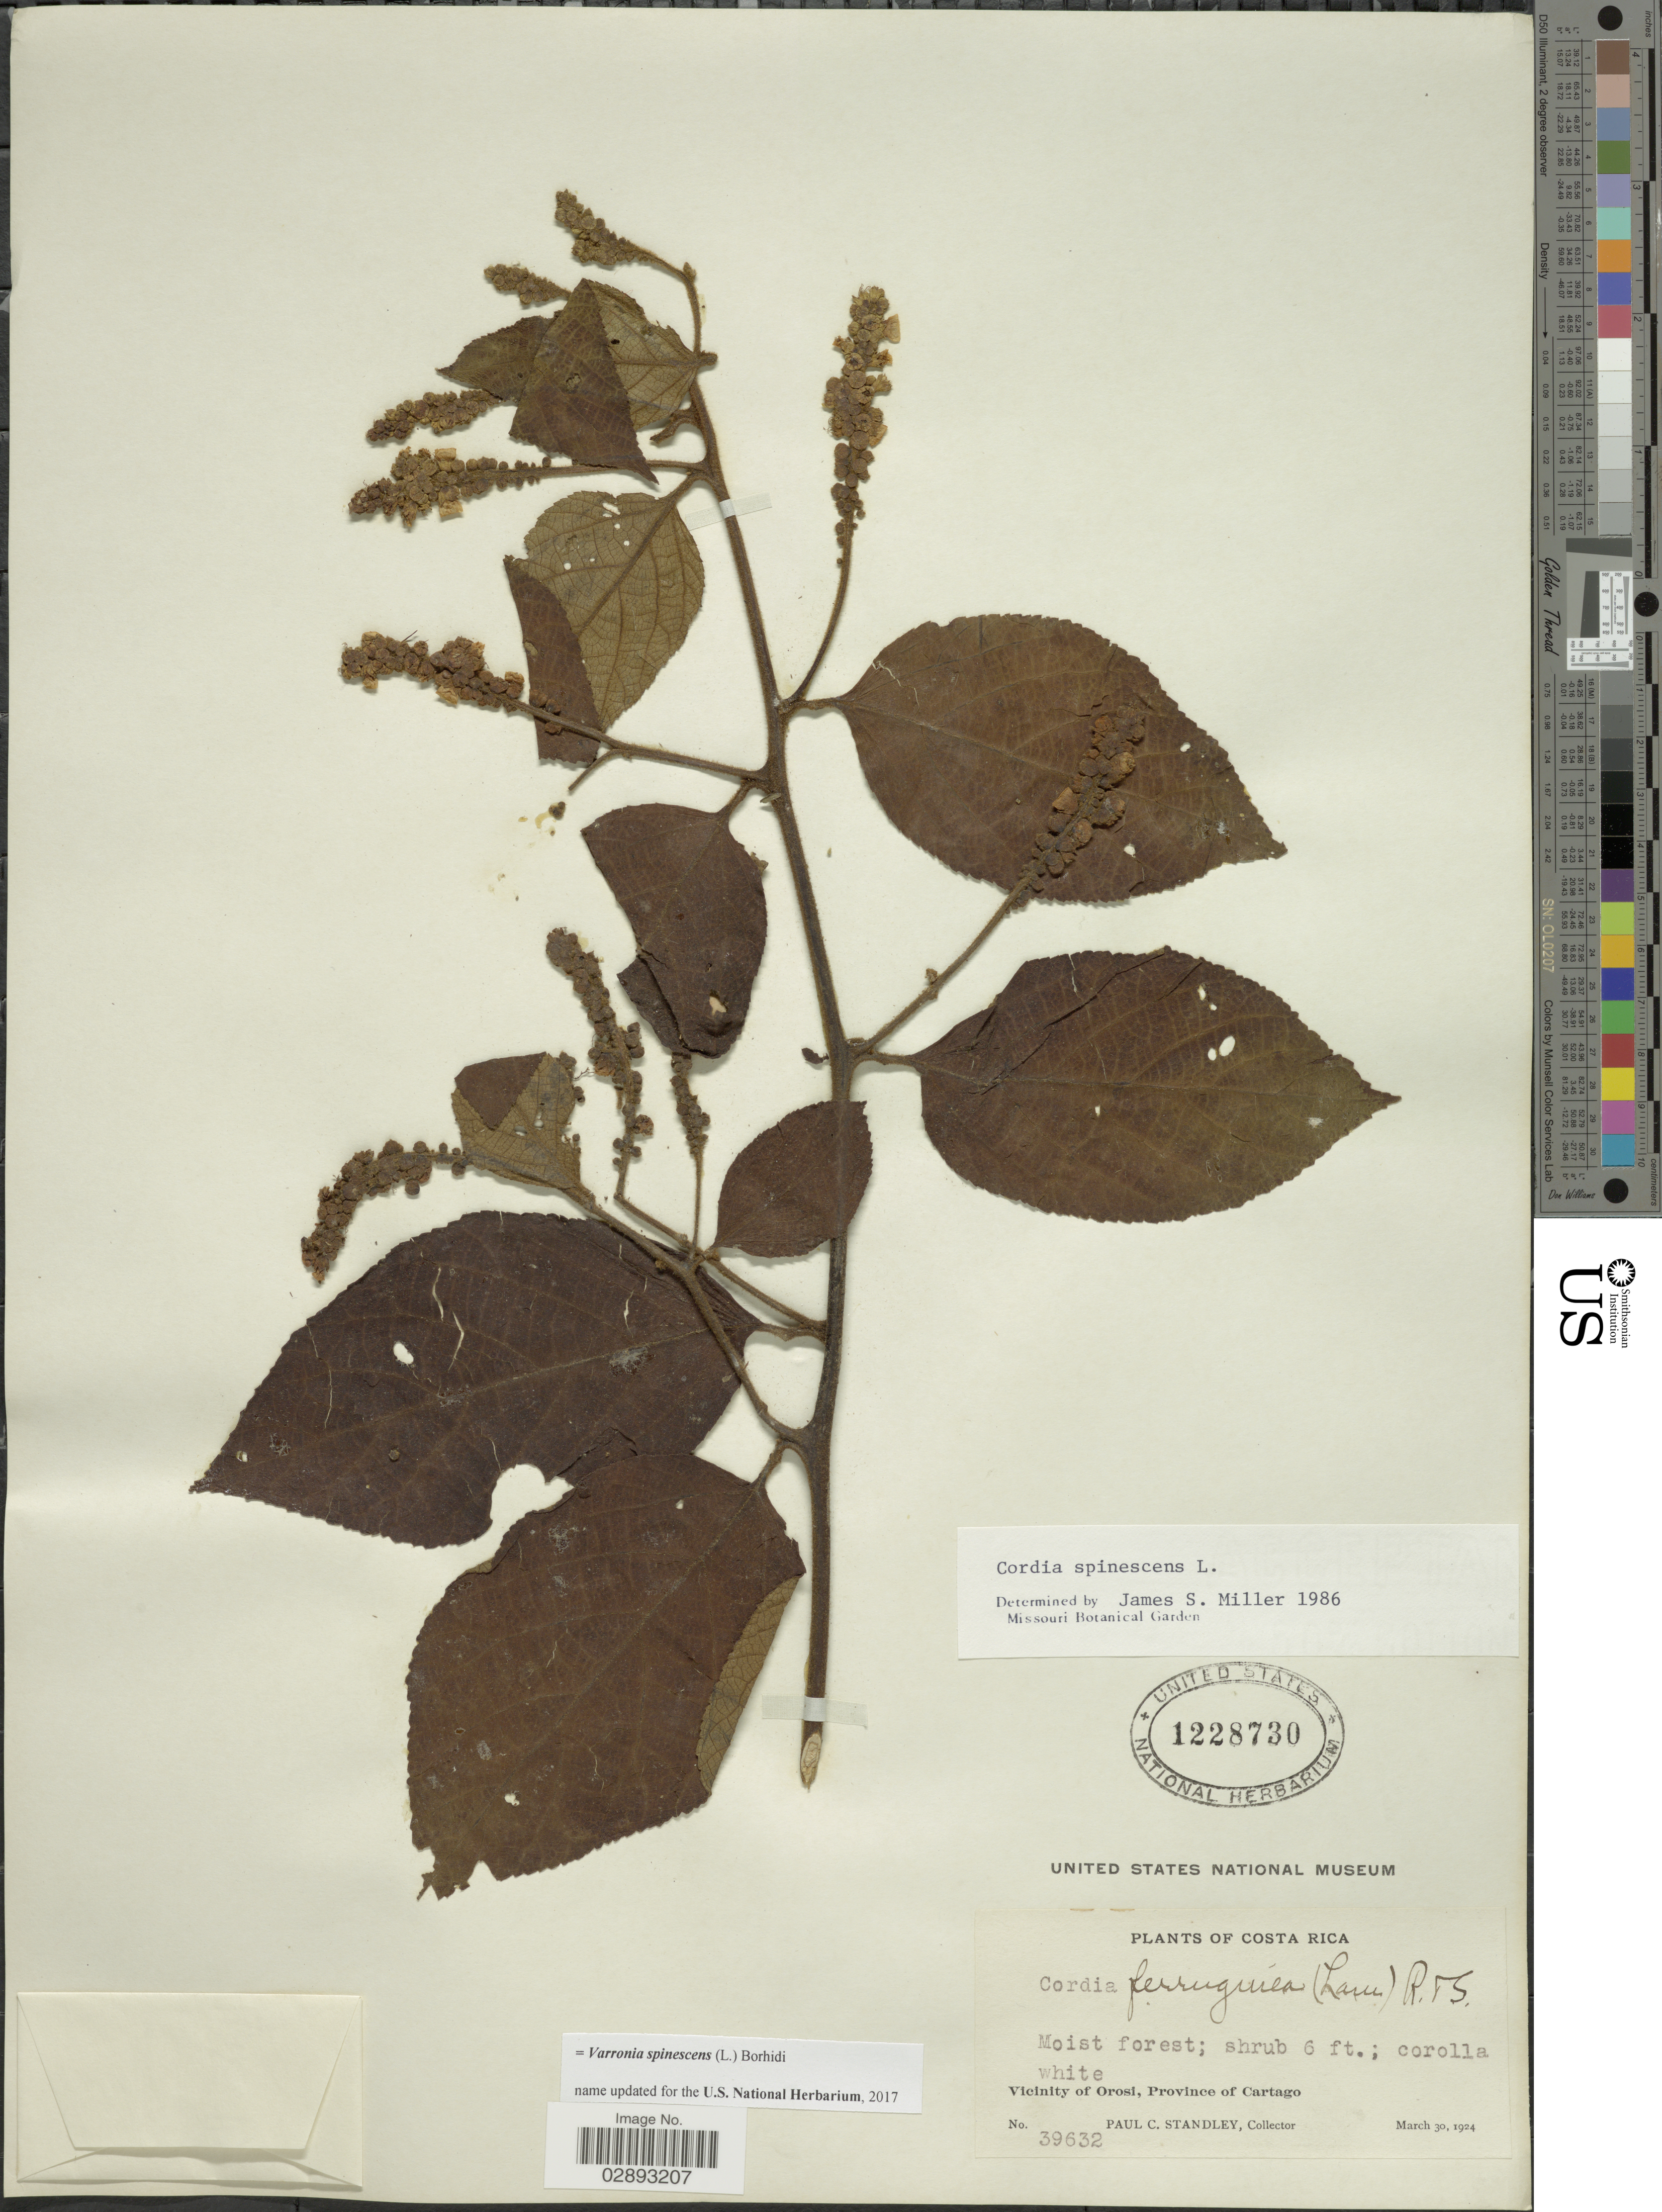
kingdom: Plantae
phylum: Tracheophyta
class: Magnoliopsida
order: Boraginales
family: Cordiaceae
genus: Varronia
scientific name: Varronia spinescens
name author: (L.) Borhidi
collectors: P. C. Standley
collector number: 39632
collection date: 1924-03-30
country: Costa Rica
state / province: Cartago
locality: Vicinity of Orosi, Province of Cartago.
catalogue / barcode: US 1228730